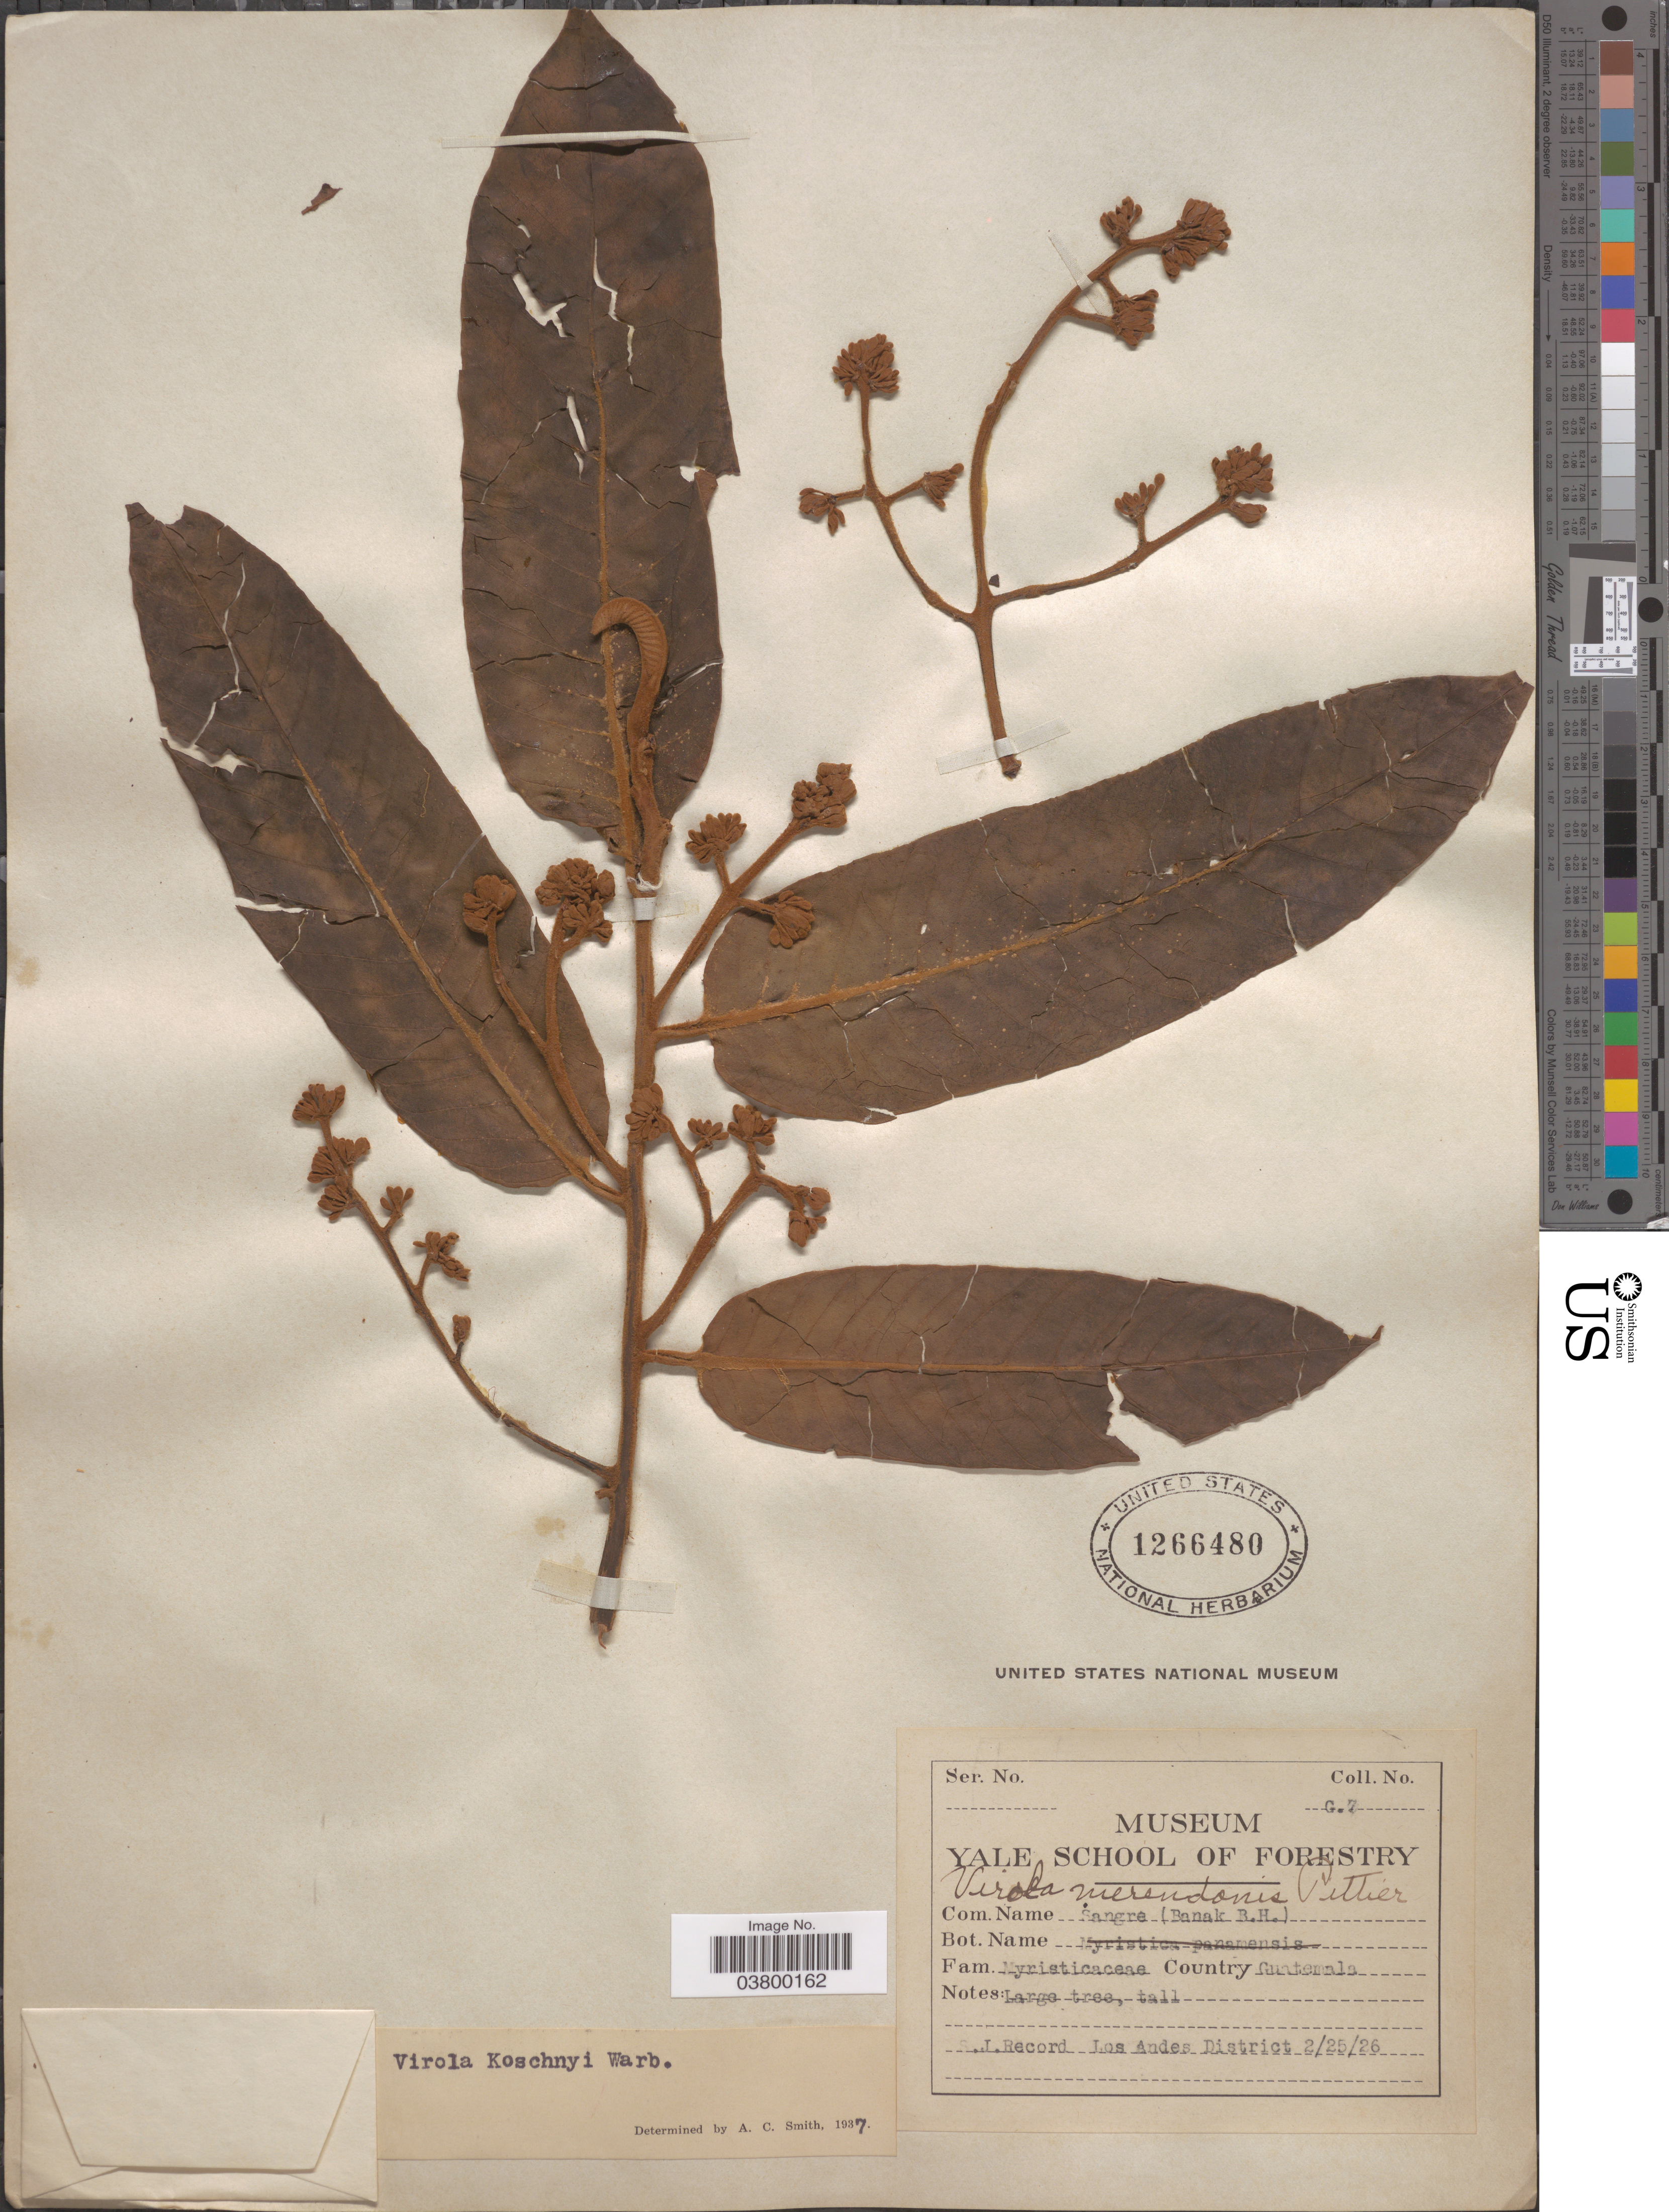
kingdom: Plantae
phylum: Tracheophyta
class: Magnoliopsida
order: Magnoliales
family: Myristicaceae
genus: Virola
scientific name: Virola koschnyi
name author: Warb.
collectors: S. J. Record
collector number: G7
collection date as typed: Transcribed d/m/y: 25/2/26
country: Guatemala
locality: Los Andes District.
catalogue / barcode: US 1266480